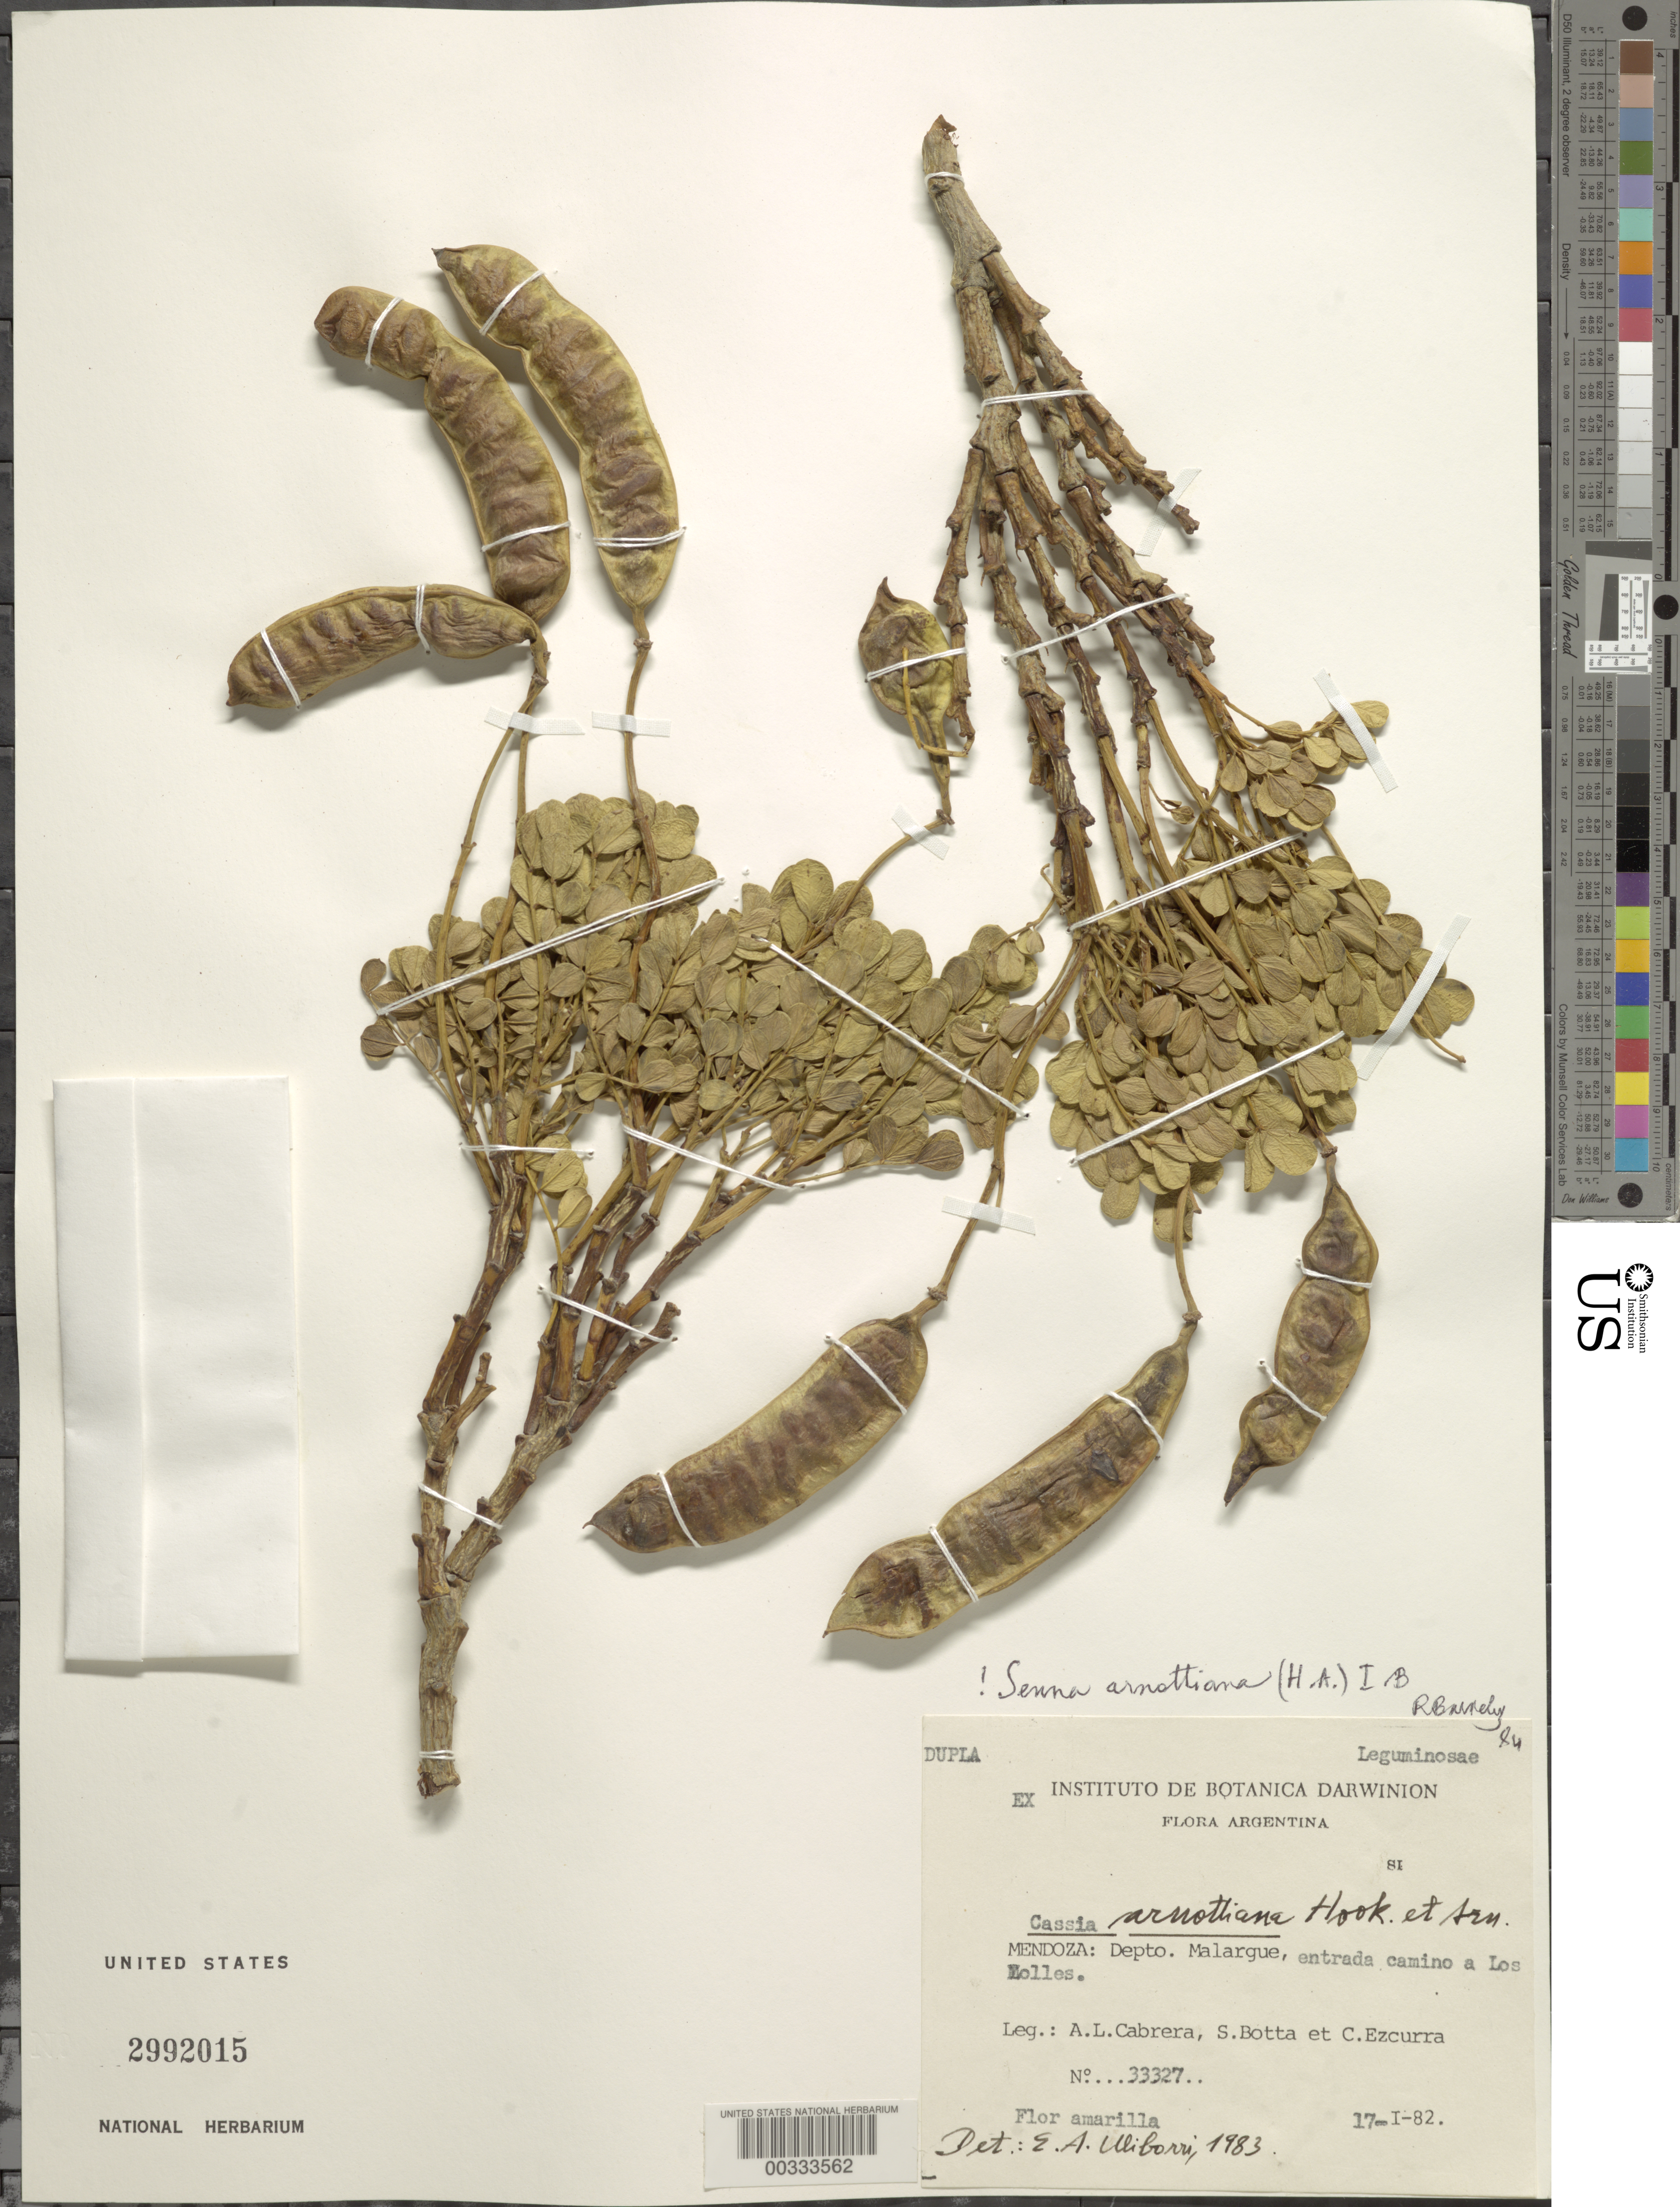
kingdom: Plantae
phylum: Tracheophyta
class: Magnoliopsida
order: Fabales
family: Fabaceae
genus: Senna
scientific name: Senna arnottiana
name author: (Hook.) H.S. Irwin & Barneby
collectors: A. L. Cabrera, S. M. Botta & C. Ezcurra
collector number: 33327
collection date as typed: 17 Jan 1982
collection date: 1982-01-17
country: Argentina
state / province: Mendoza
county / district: Malargüe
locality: Entrance to the road to los Lolles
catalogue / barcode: US 2992015